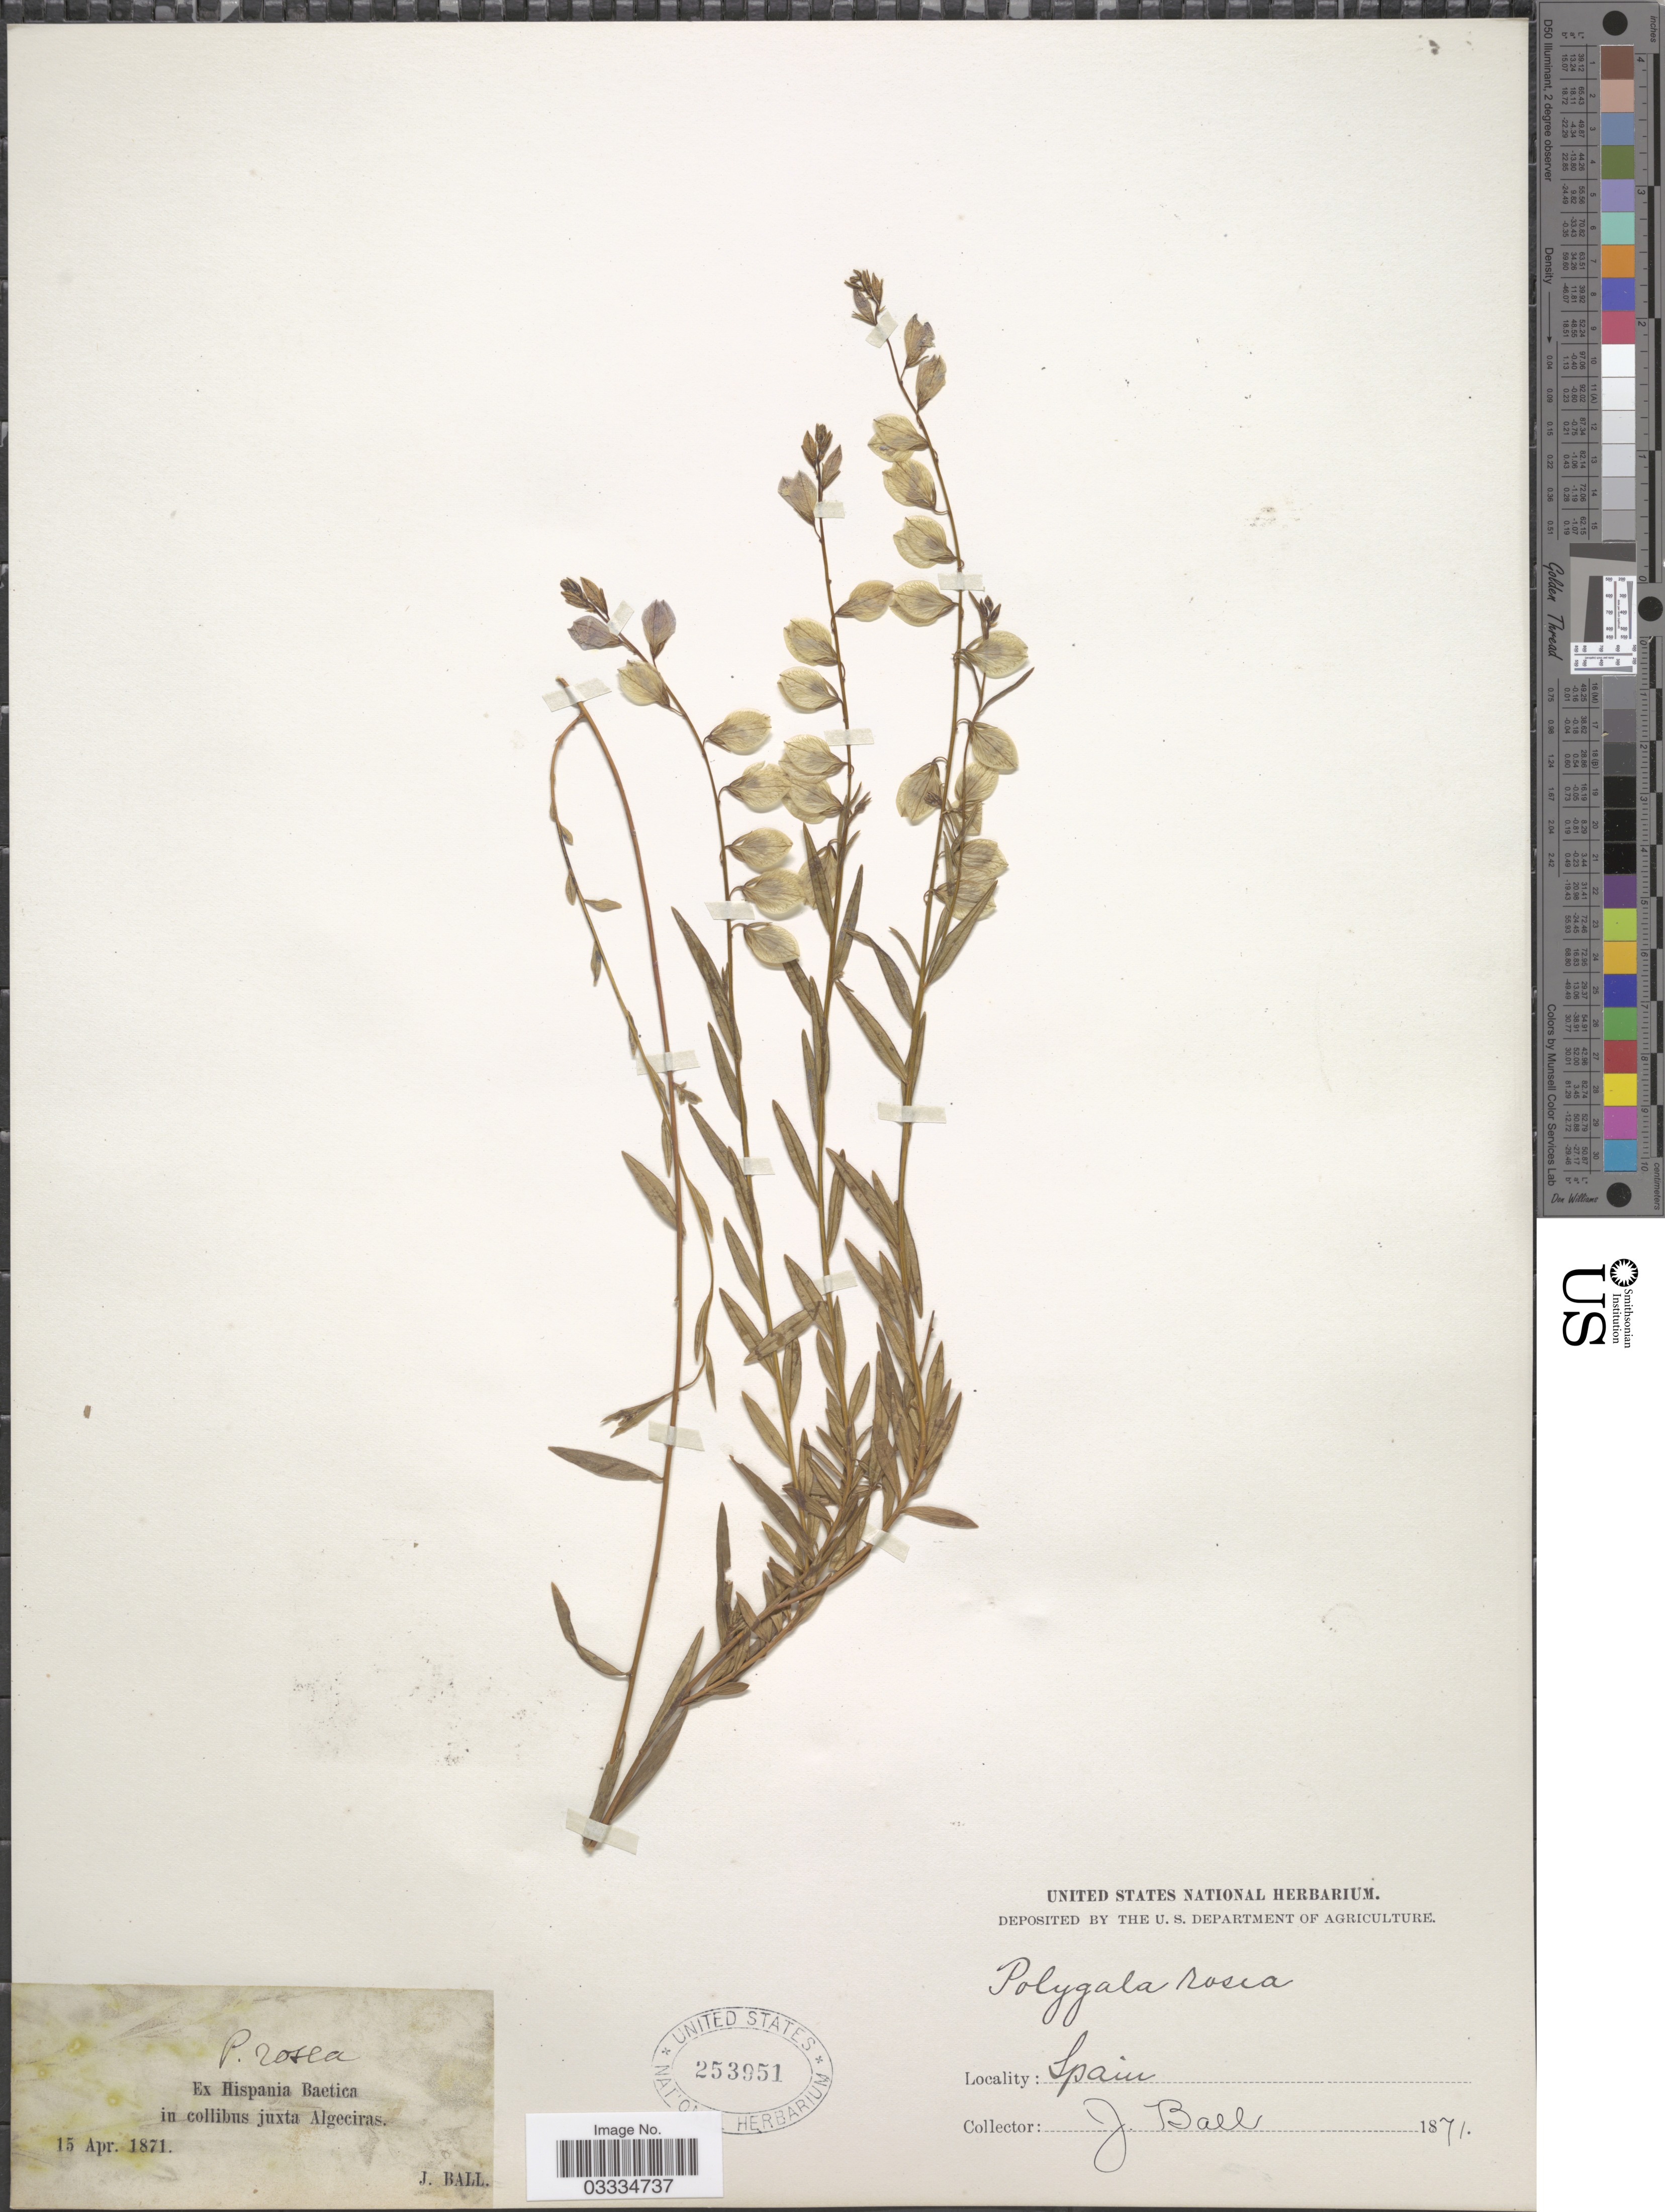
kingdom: Plantae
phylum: Tracheophyta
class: Magnoliopsida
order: Fabales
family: Polygalaceae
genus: Polygala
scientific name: Polygala rosea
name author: Desf.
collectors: J. Ball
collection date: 1871-04-15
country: Spain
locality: Ex Hispania Baetica in collibus juxta Algeciras.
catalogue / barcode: US 253951